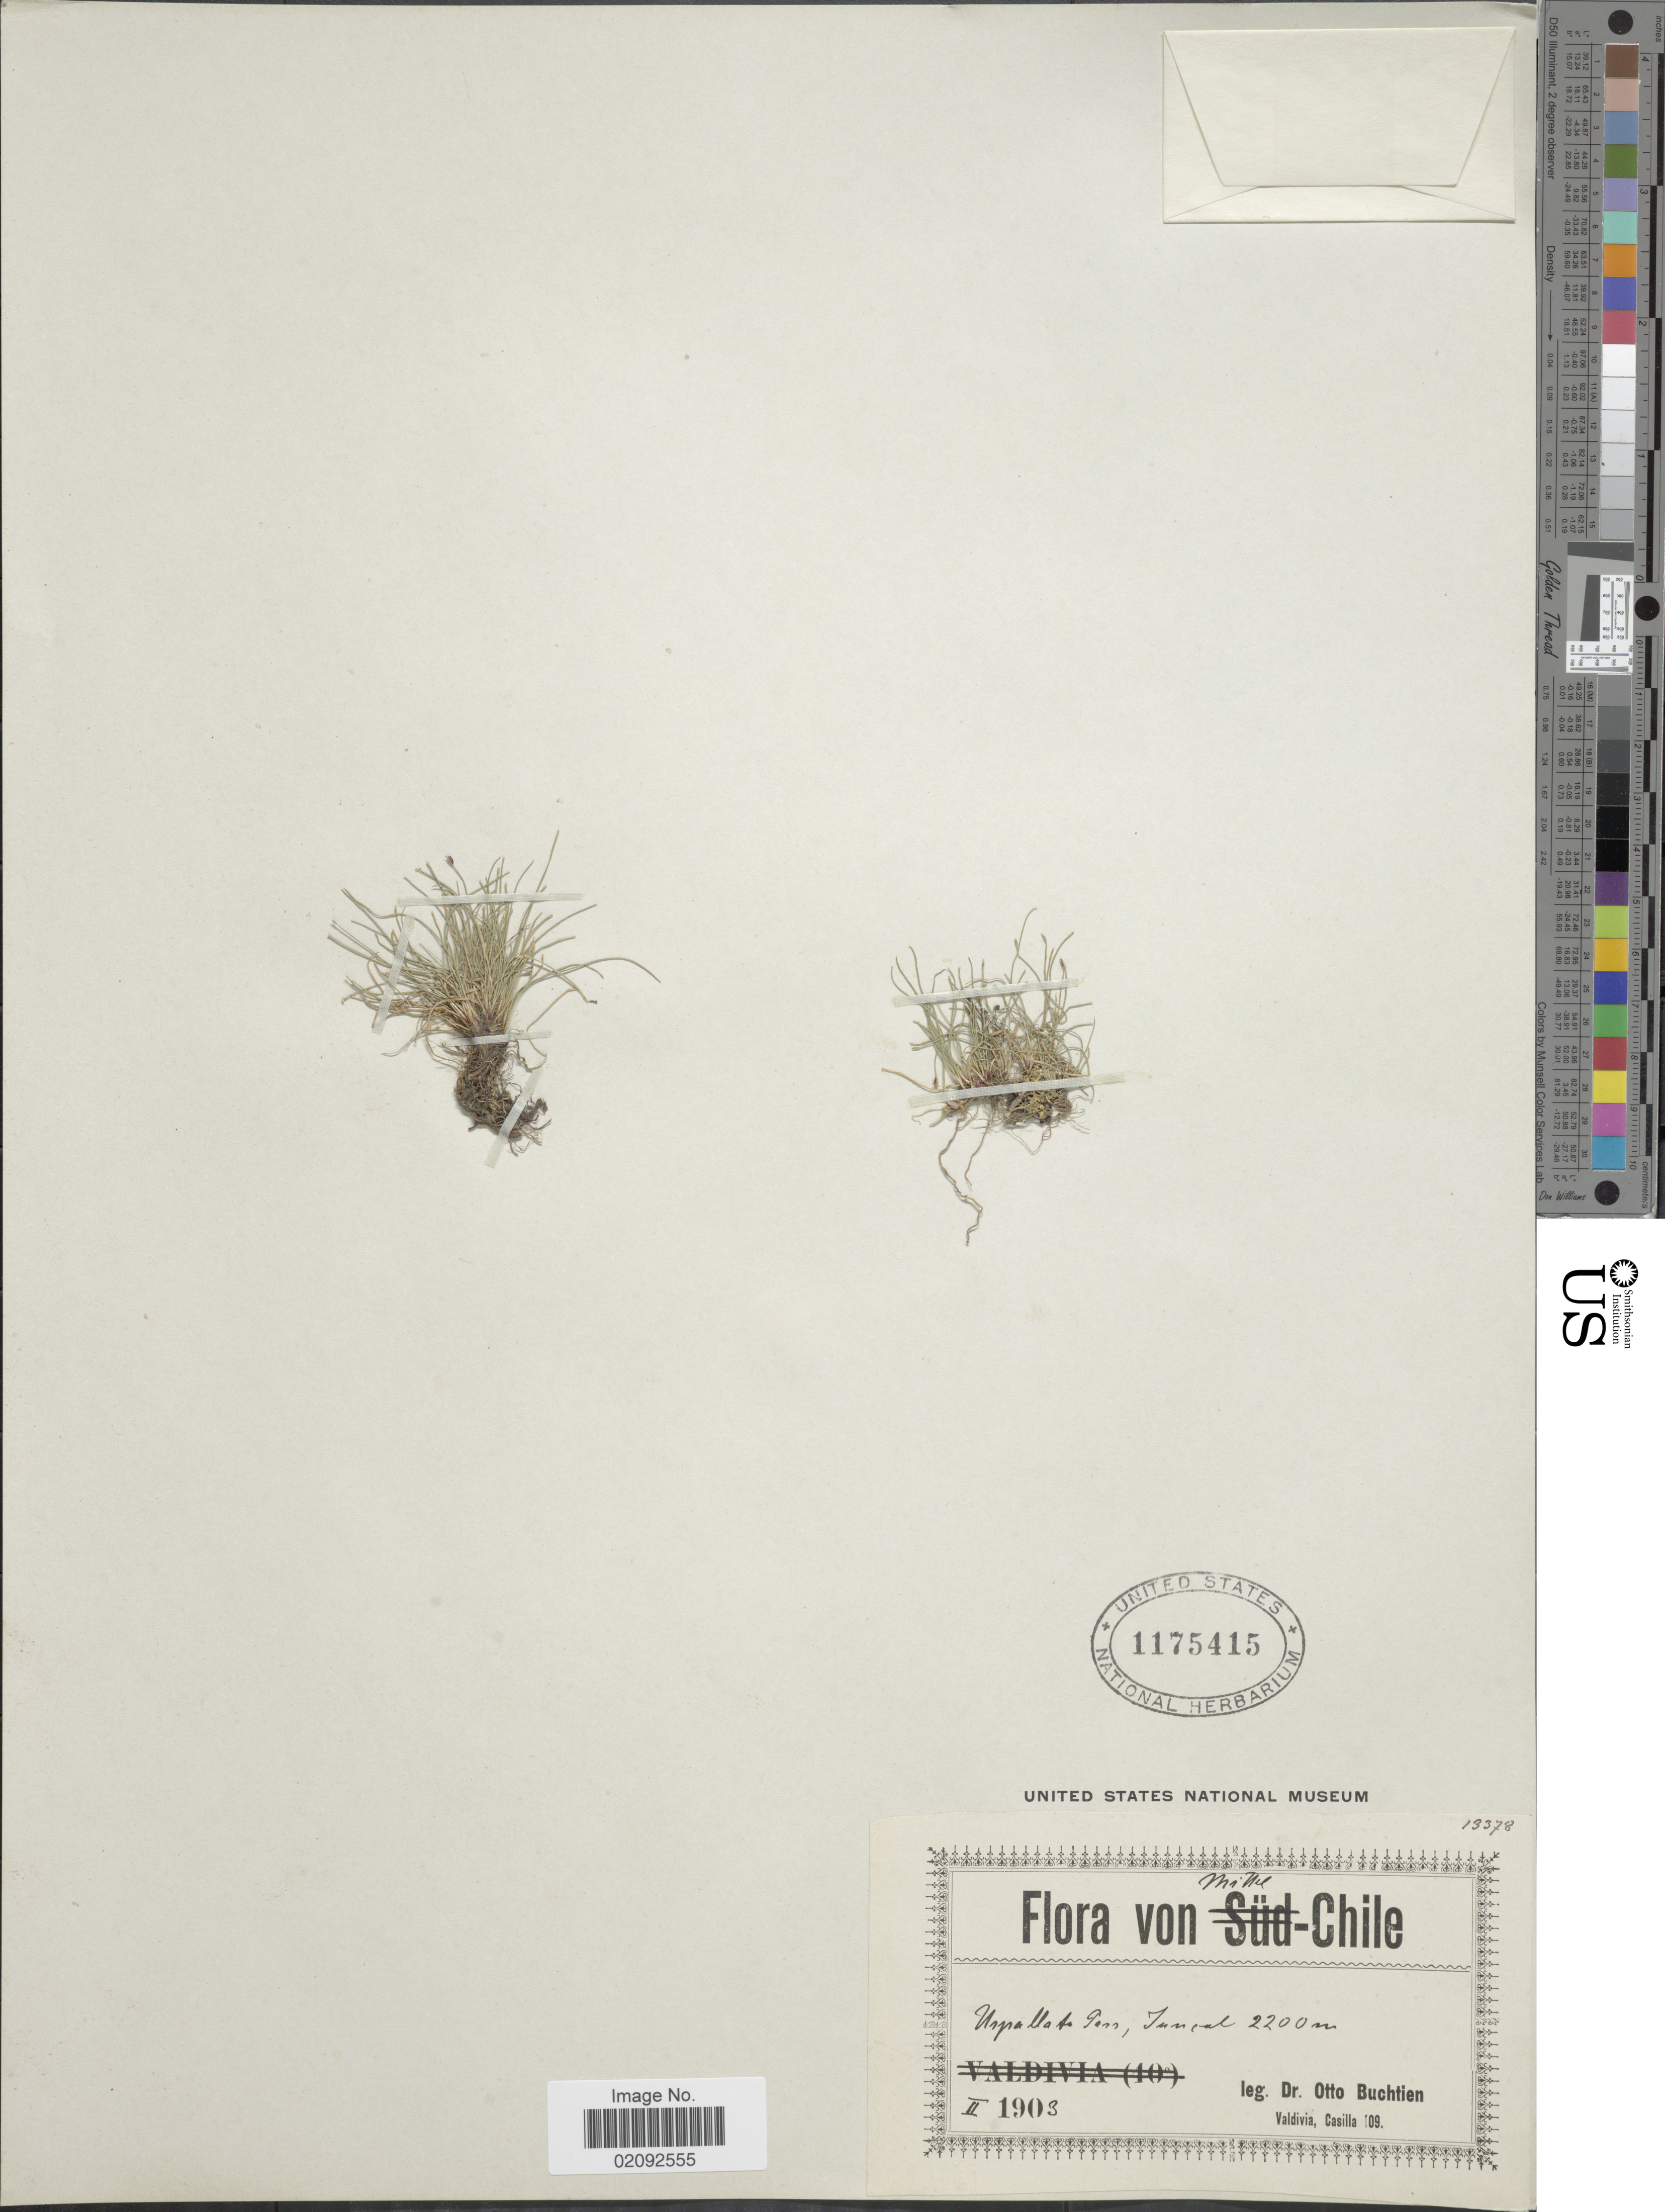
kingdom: Plantae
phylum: Tracheophyta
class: Liliopsida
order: Poales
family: Cyperaceae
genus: Eleocharis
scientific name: Eleocharis sp.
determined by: Strong, Mark T., (BOT), Smithsonian Institution - National Museum of Natural History (UNITED STATES)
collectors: O. Buchtien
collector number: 13378*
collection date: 1903-02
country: Chile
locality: Mittel-Chile, Uspallata Pass Juncal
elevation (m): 2200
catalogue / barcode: US 1175415